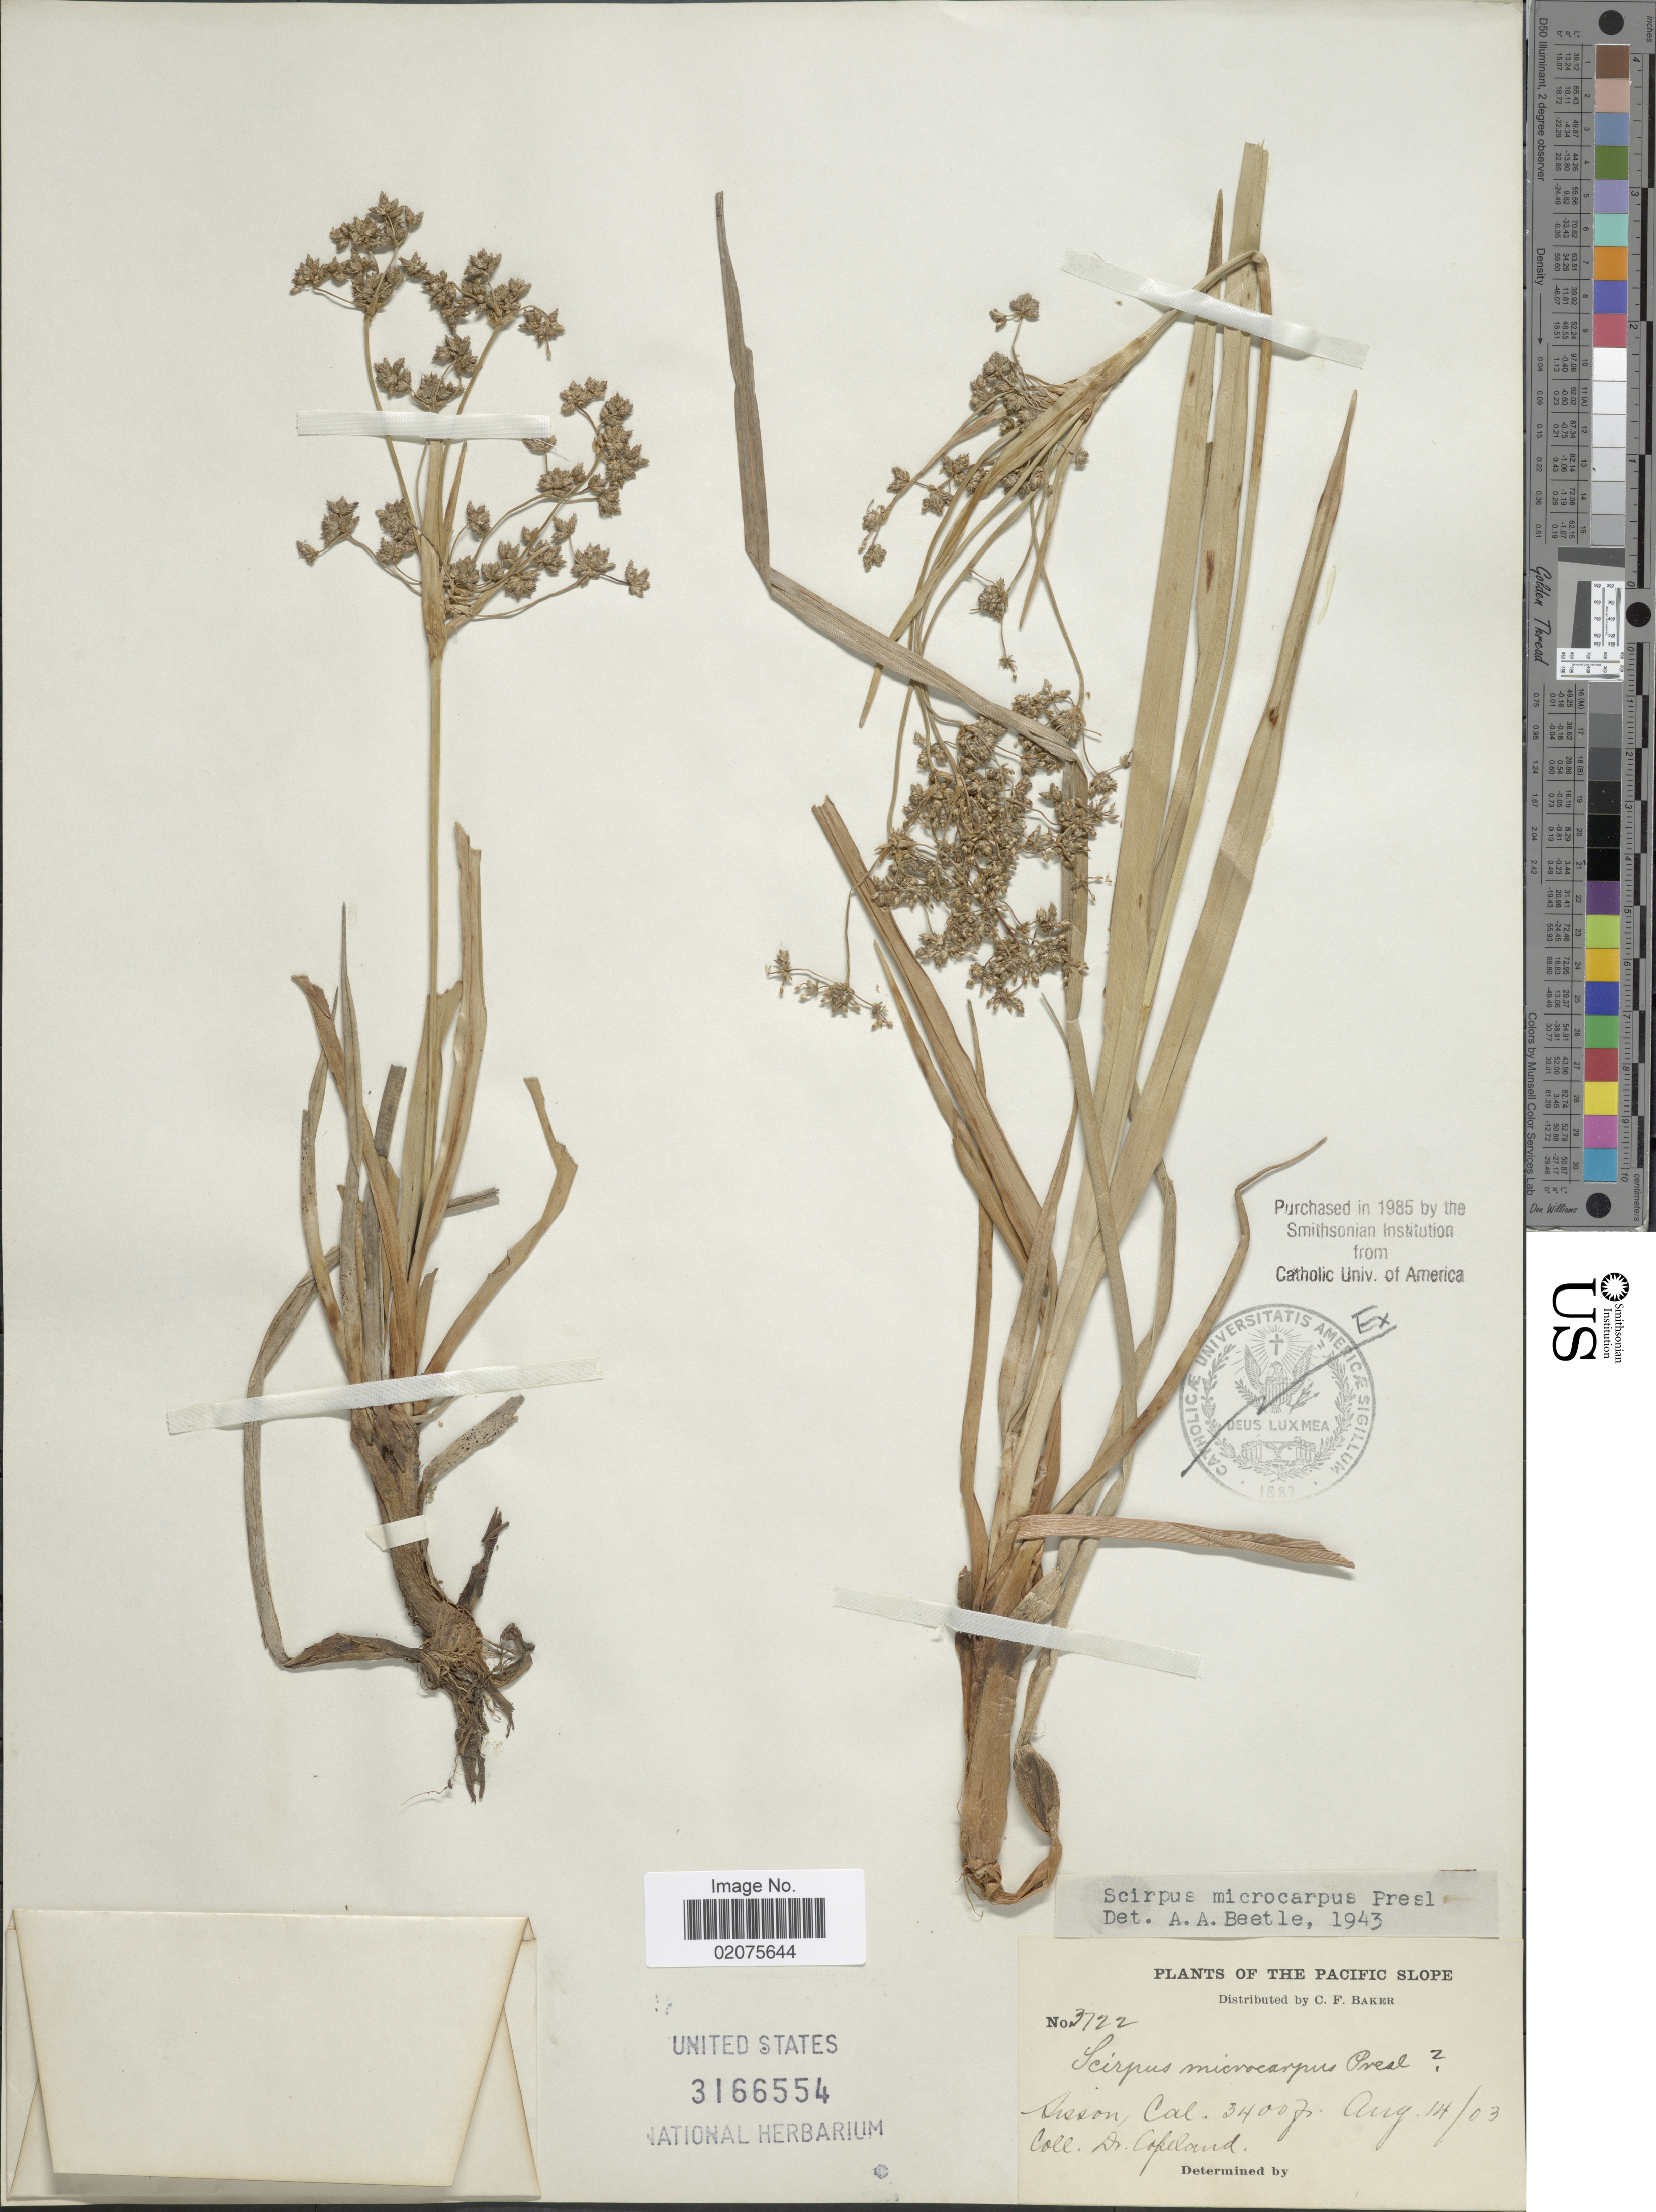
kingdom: Plantae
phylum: Tracheophyta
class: Liliopsida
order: Poales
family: Cyperaceae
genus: Scirpus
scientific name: Scirpus microcarpus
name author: J. Presl & C. Presl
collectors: -- Copeland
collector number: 3722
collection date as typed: Transcribed d/m/y: 14/8/3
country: United States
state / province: California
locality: The Pacific Slope. Susson Cal.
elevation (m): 1036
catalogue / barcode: US 3166554